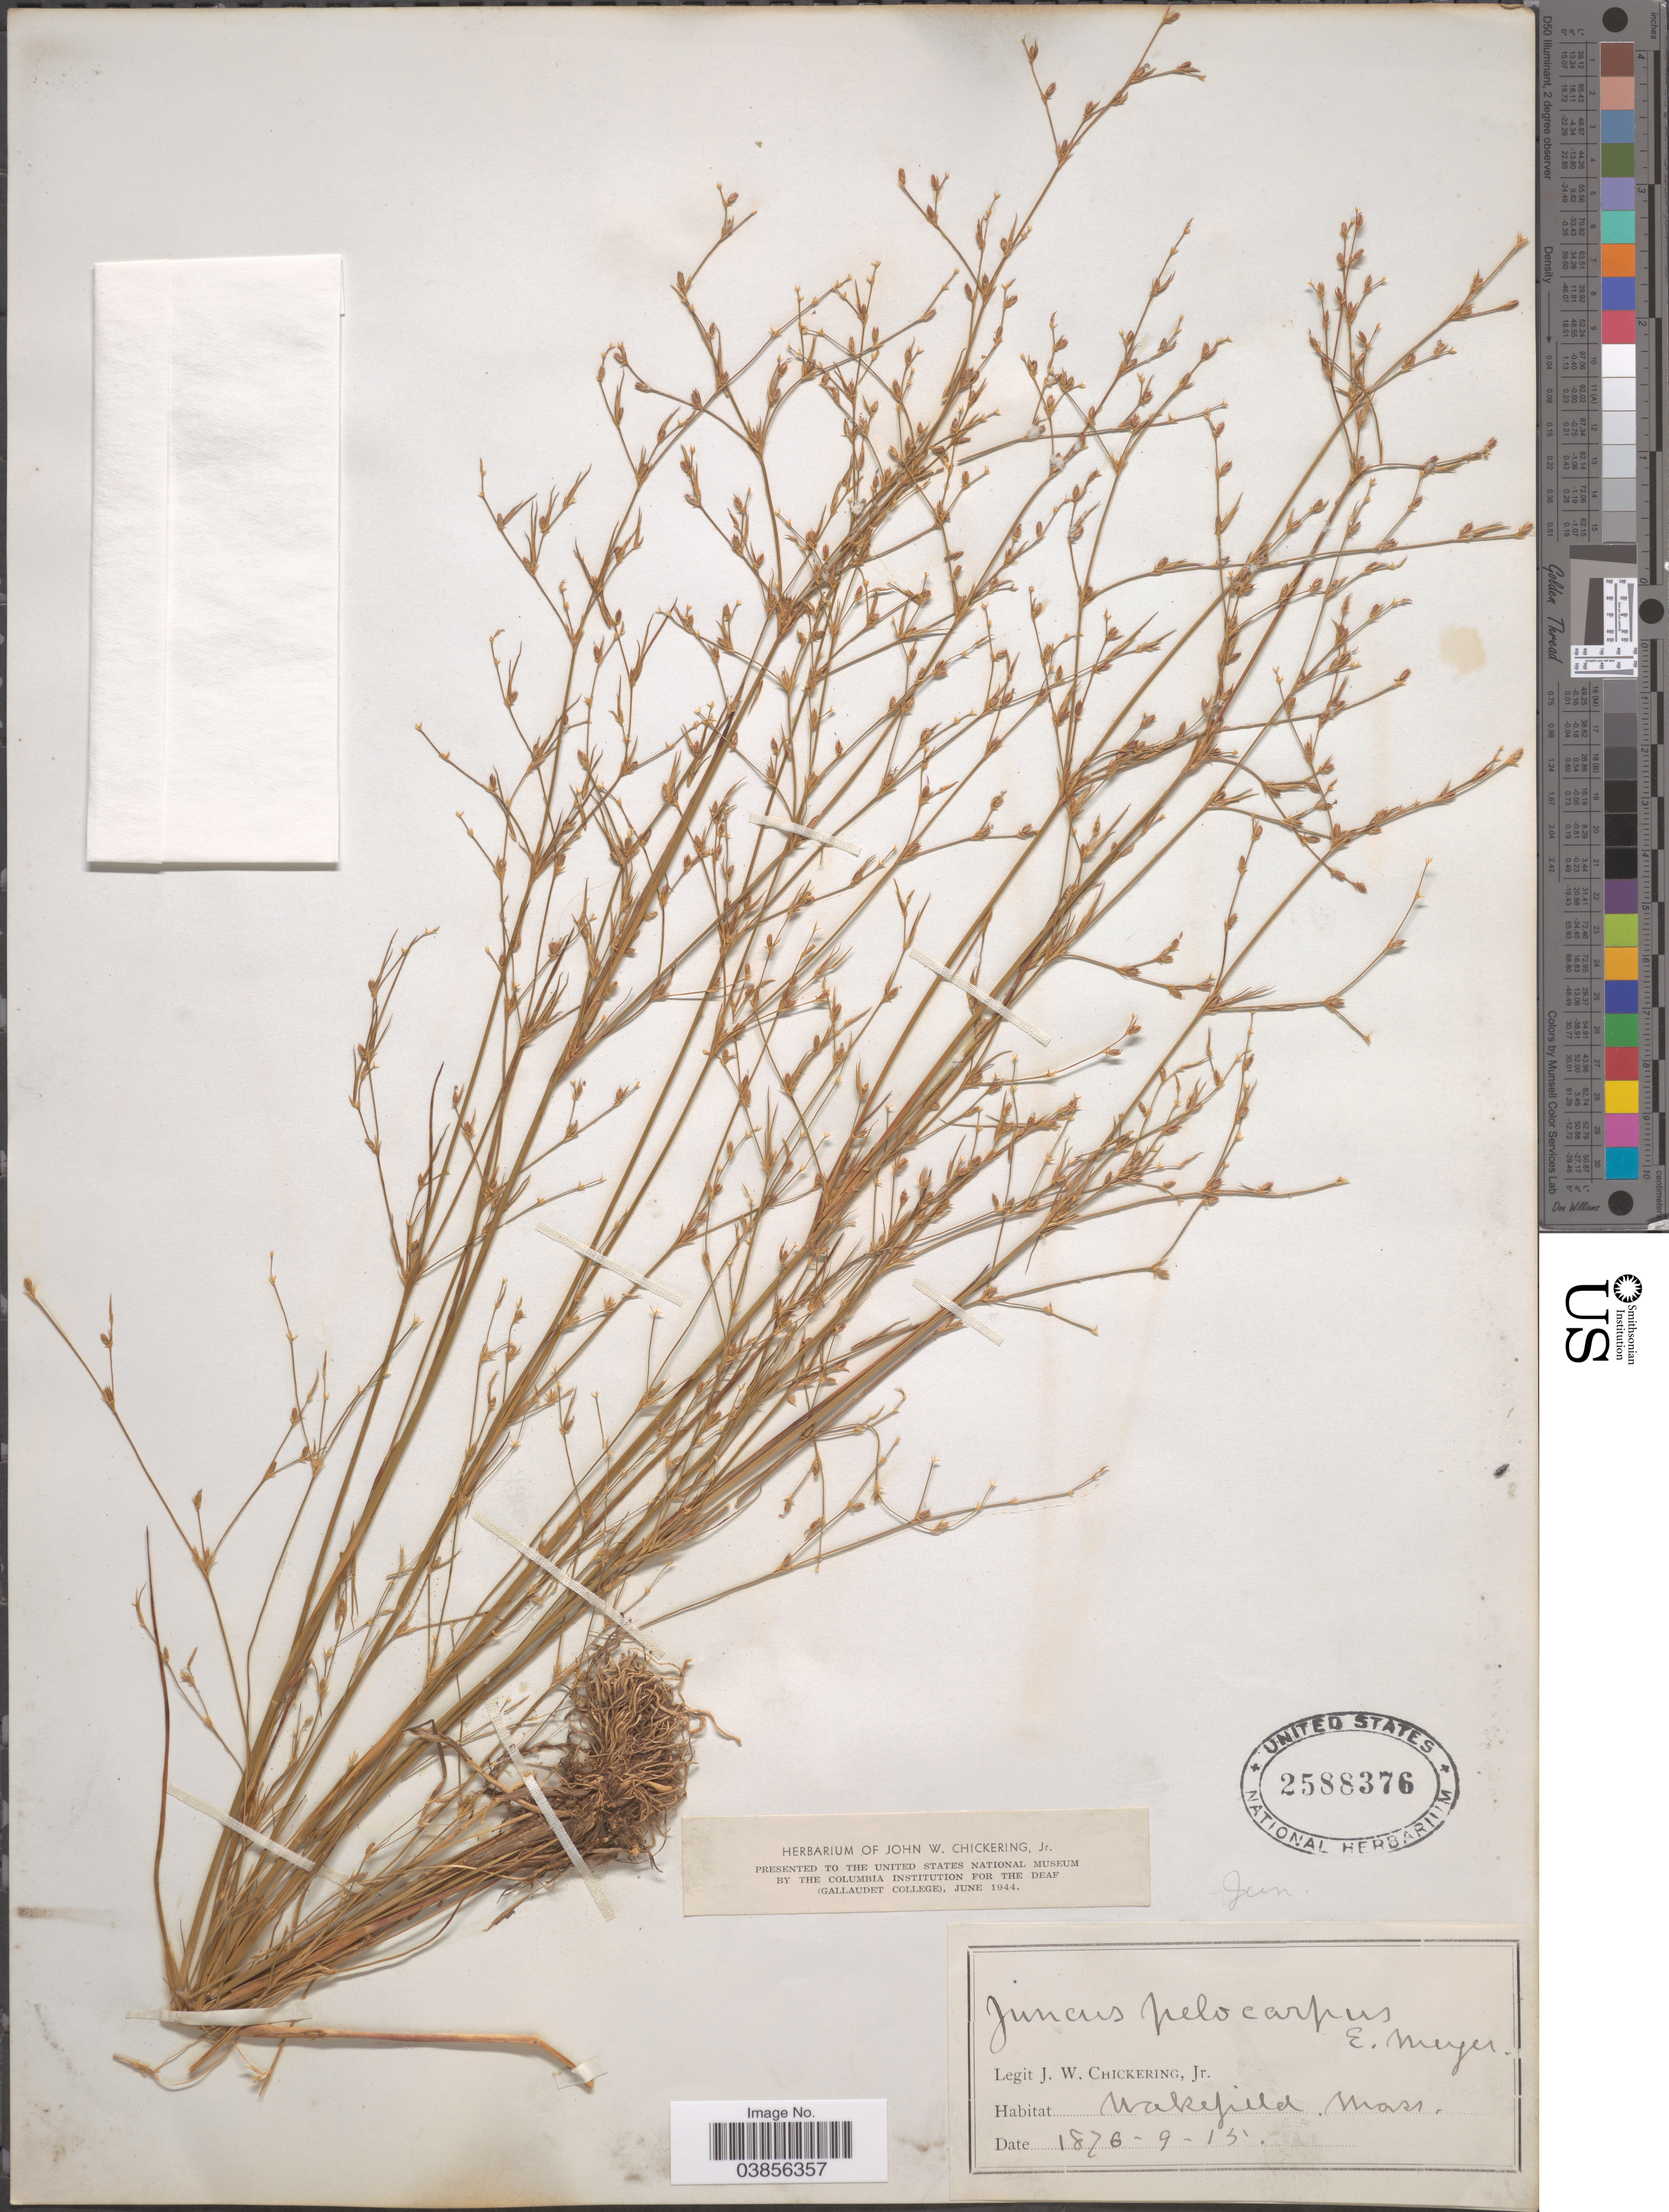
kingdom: Plantae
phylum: Tracheophyta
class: Liliopsida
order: Poales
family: Juncaceae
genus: Juncus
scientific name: Juncus pelocarpus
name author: E. Mey.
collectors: J. Chickering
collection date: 1876-09-15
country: United States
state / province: Massachusetts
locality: Nakefield.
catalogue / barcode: US 2588376